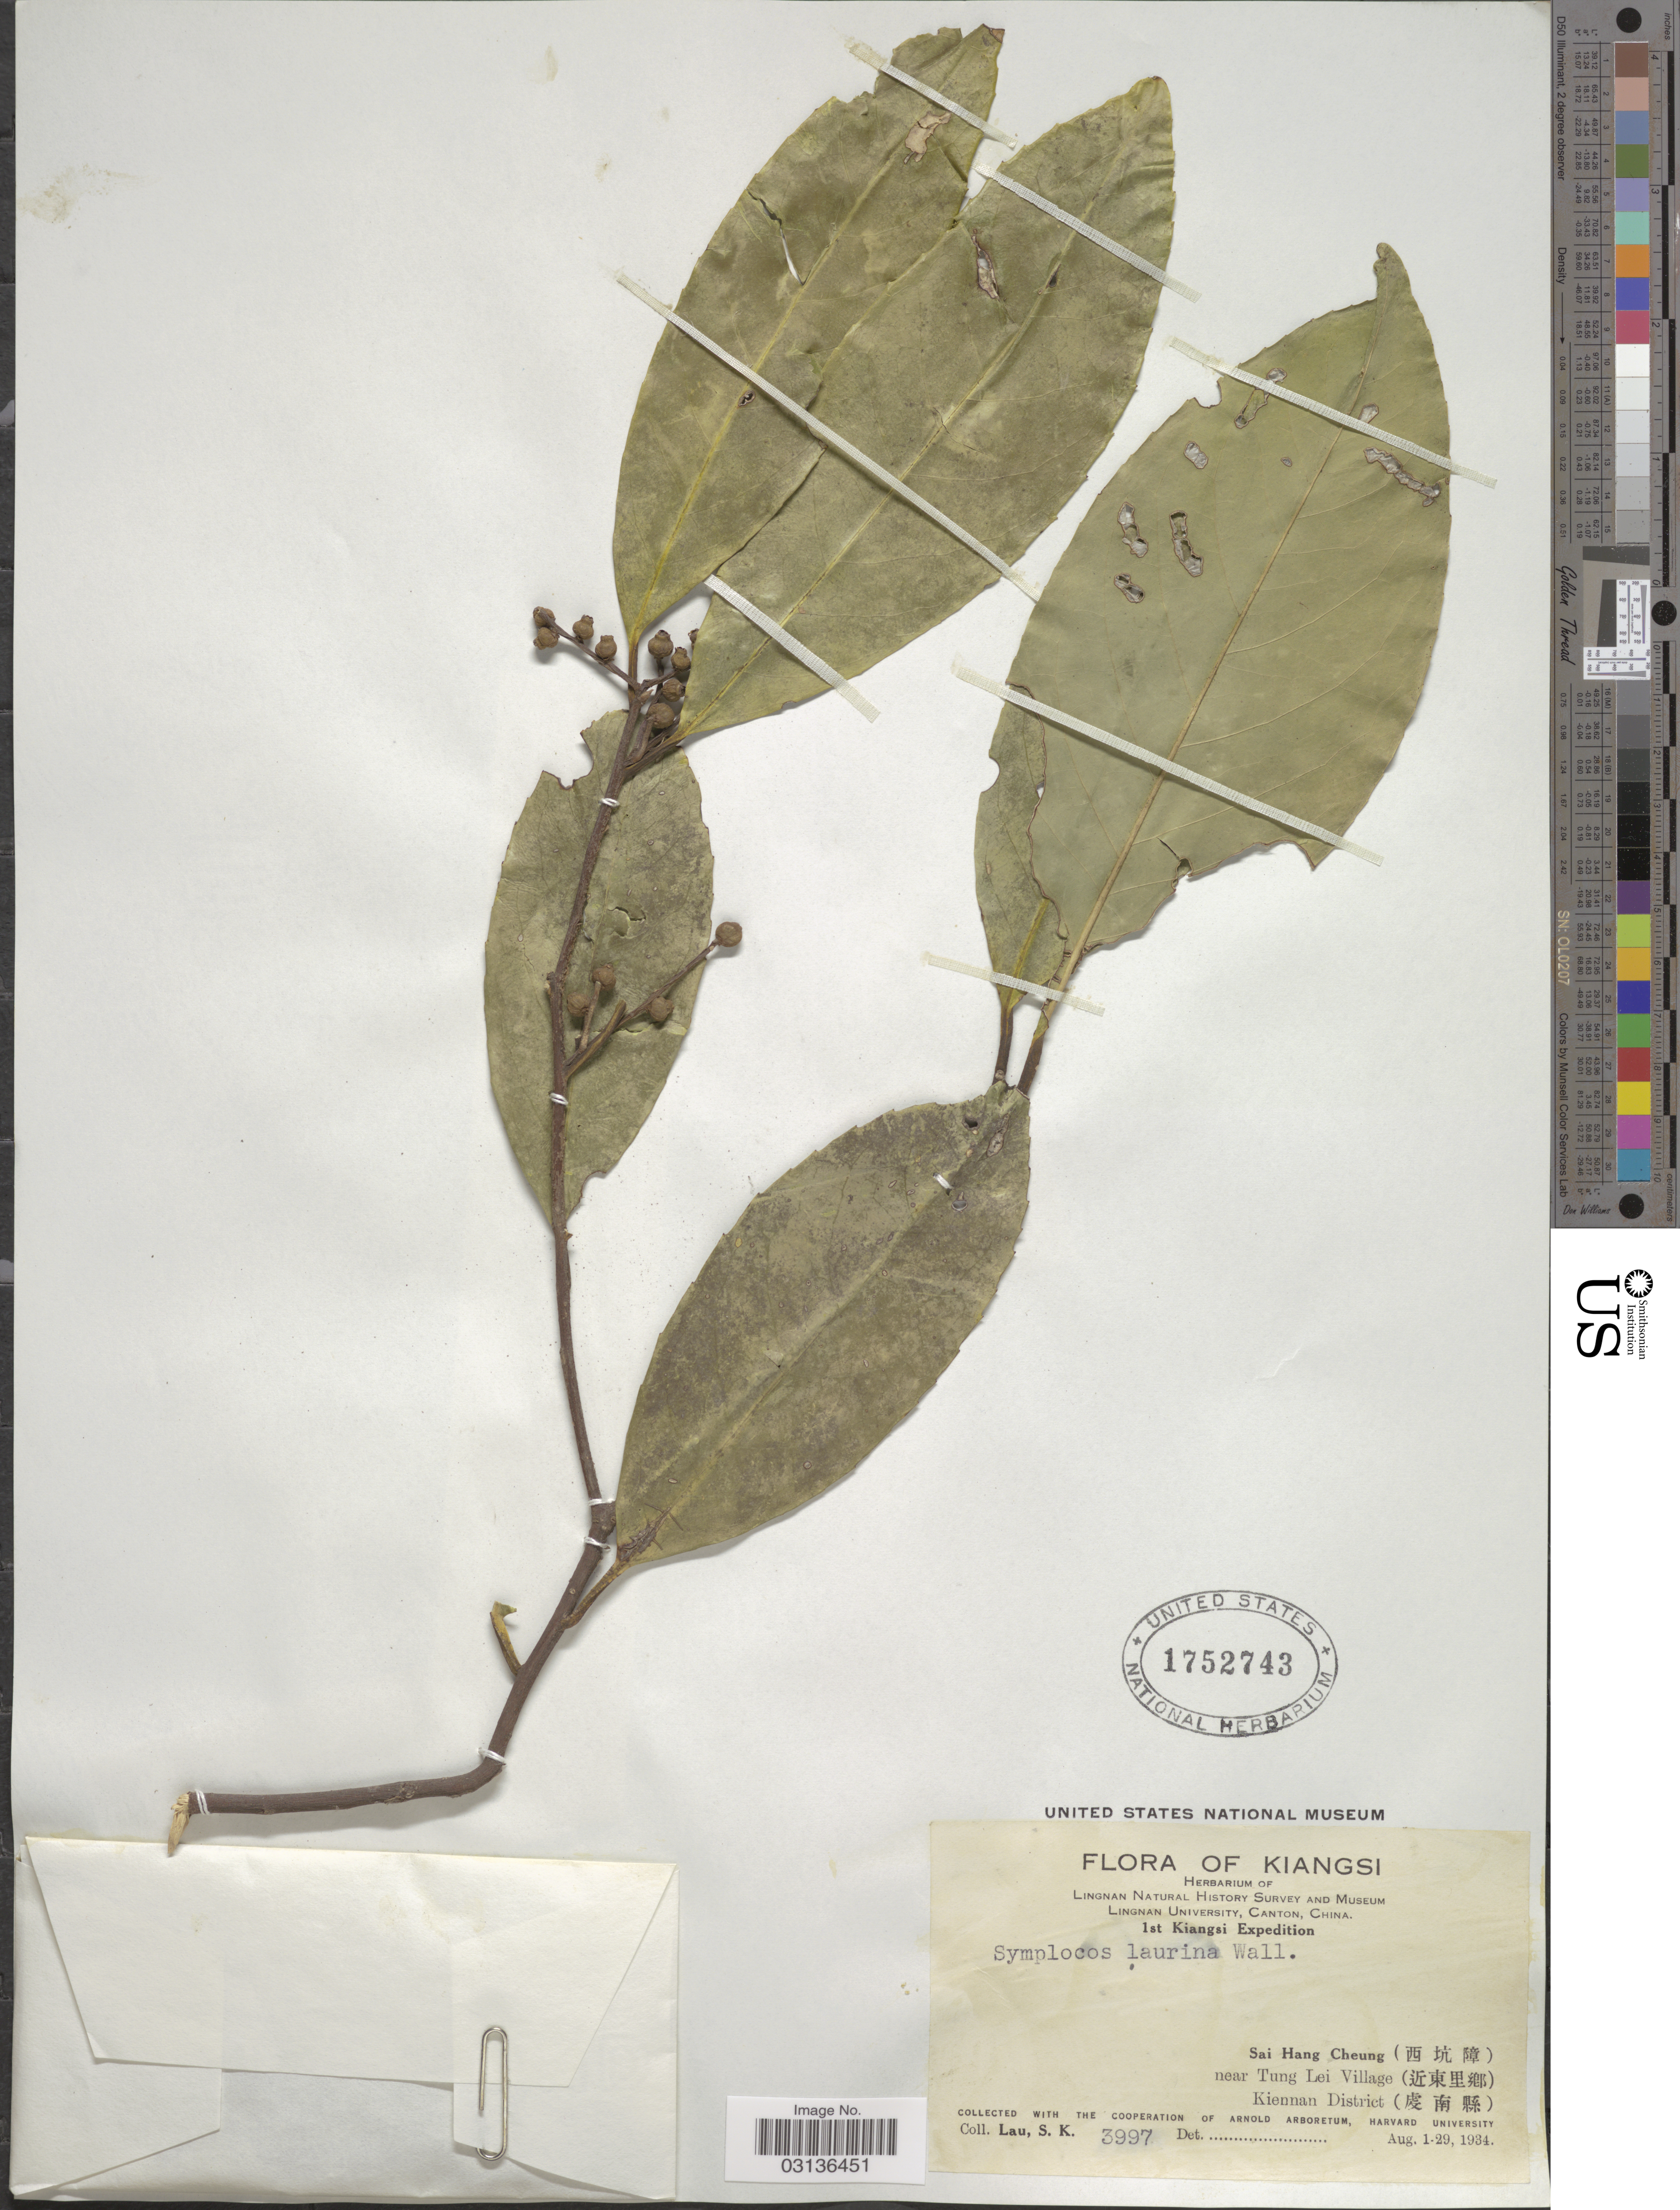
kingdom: Plantae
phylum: Tracheophyta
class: Magnoliopsida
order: Ericales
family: Symplocaceae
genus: Symplocos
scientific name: Symplocos cochinchinensis subsp. laurina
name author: (Retz.) Noot.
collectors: S. K. Lau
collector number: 3997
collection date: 1934-08-01/1934-08-29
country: China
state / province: Jiangxi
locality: Kiangsi. Sai Hang Cheung, near Tung Lei Village, Kiennan District.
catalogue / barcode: US 1752743